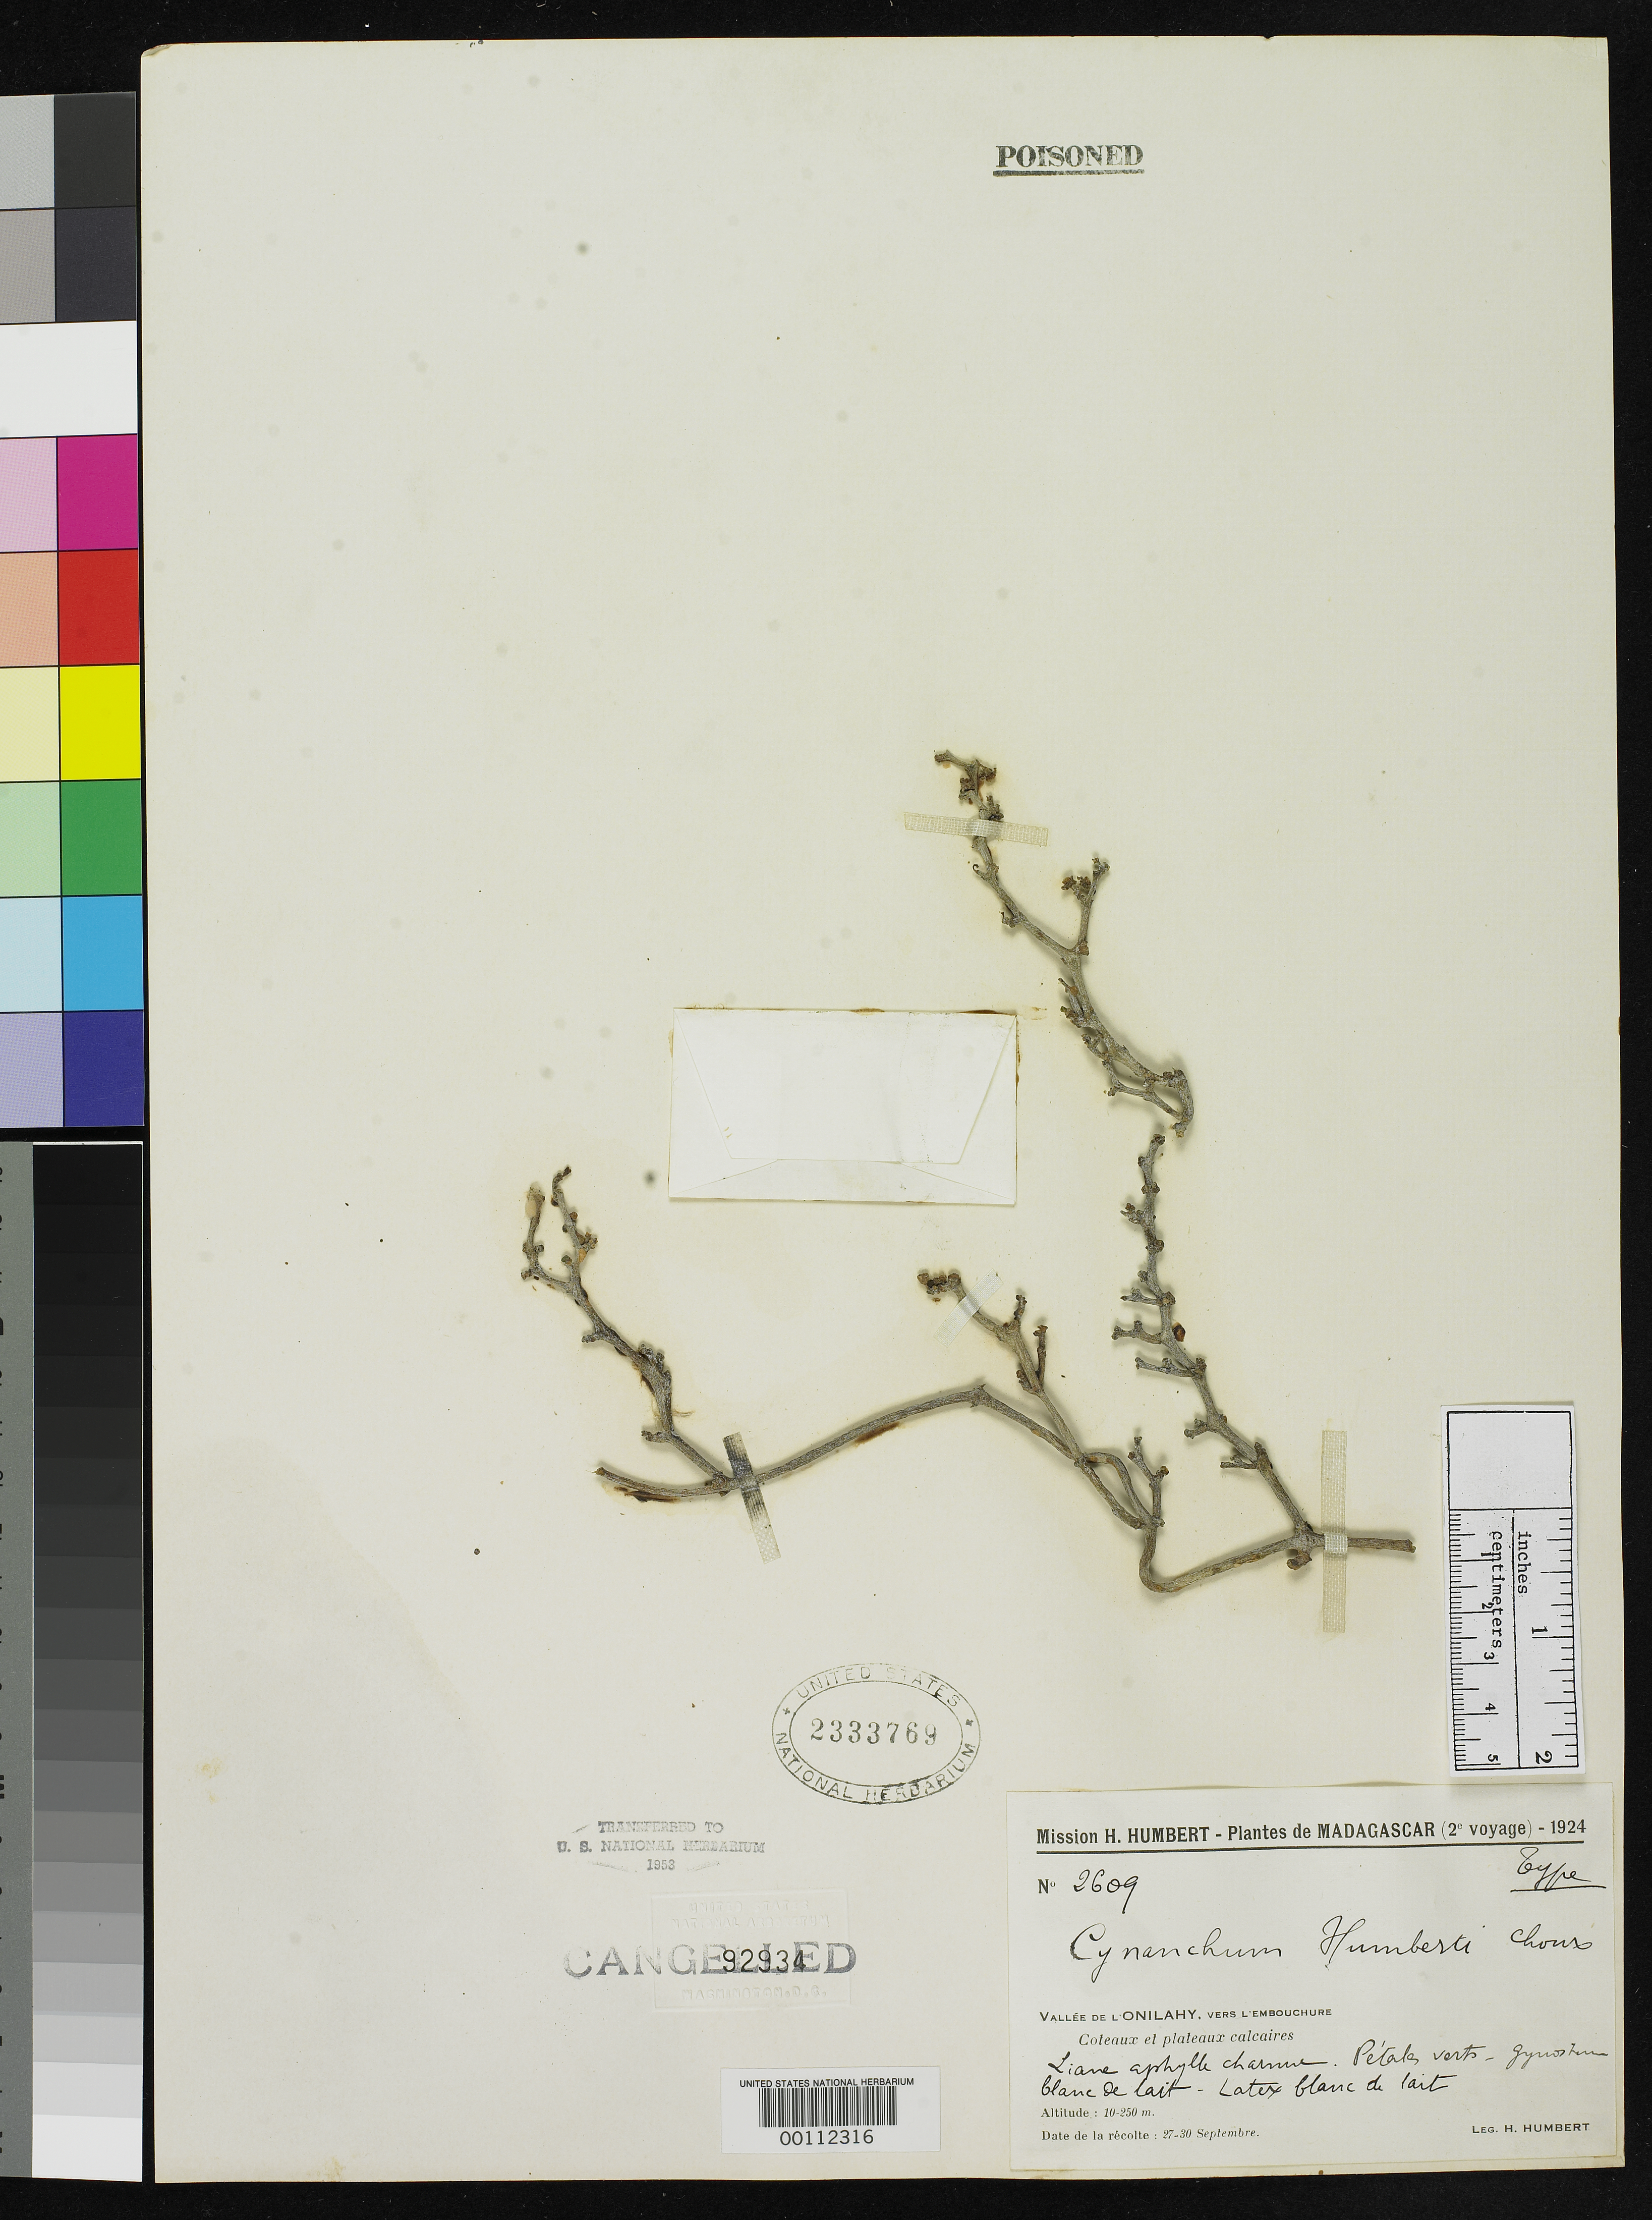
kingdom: Plantae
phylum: Tracheophyta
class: Magnoliopsida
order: Gentianales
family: Apocynaceae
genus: Cynanchum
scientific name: Cynanchum humberti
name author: Humbert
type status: Isotype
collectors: H. Humbert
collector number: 2609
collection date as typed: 27 Sep 1924 to 30 Sep 1924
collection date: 1924-09-27/1924-09-30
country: Madagascar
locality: Madagascar, Vallee de L'Onilahy.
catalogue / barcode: US 2333769